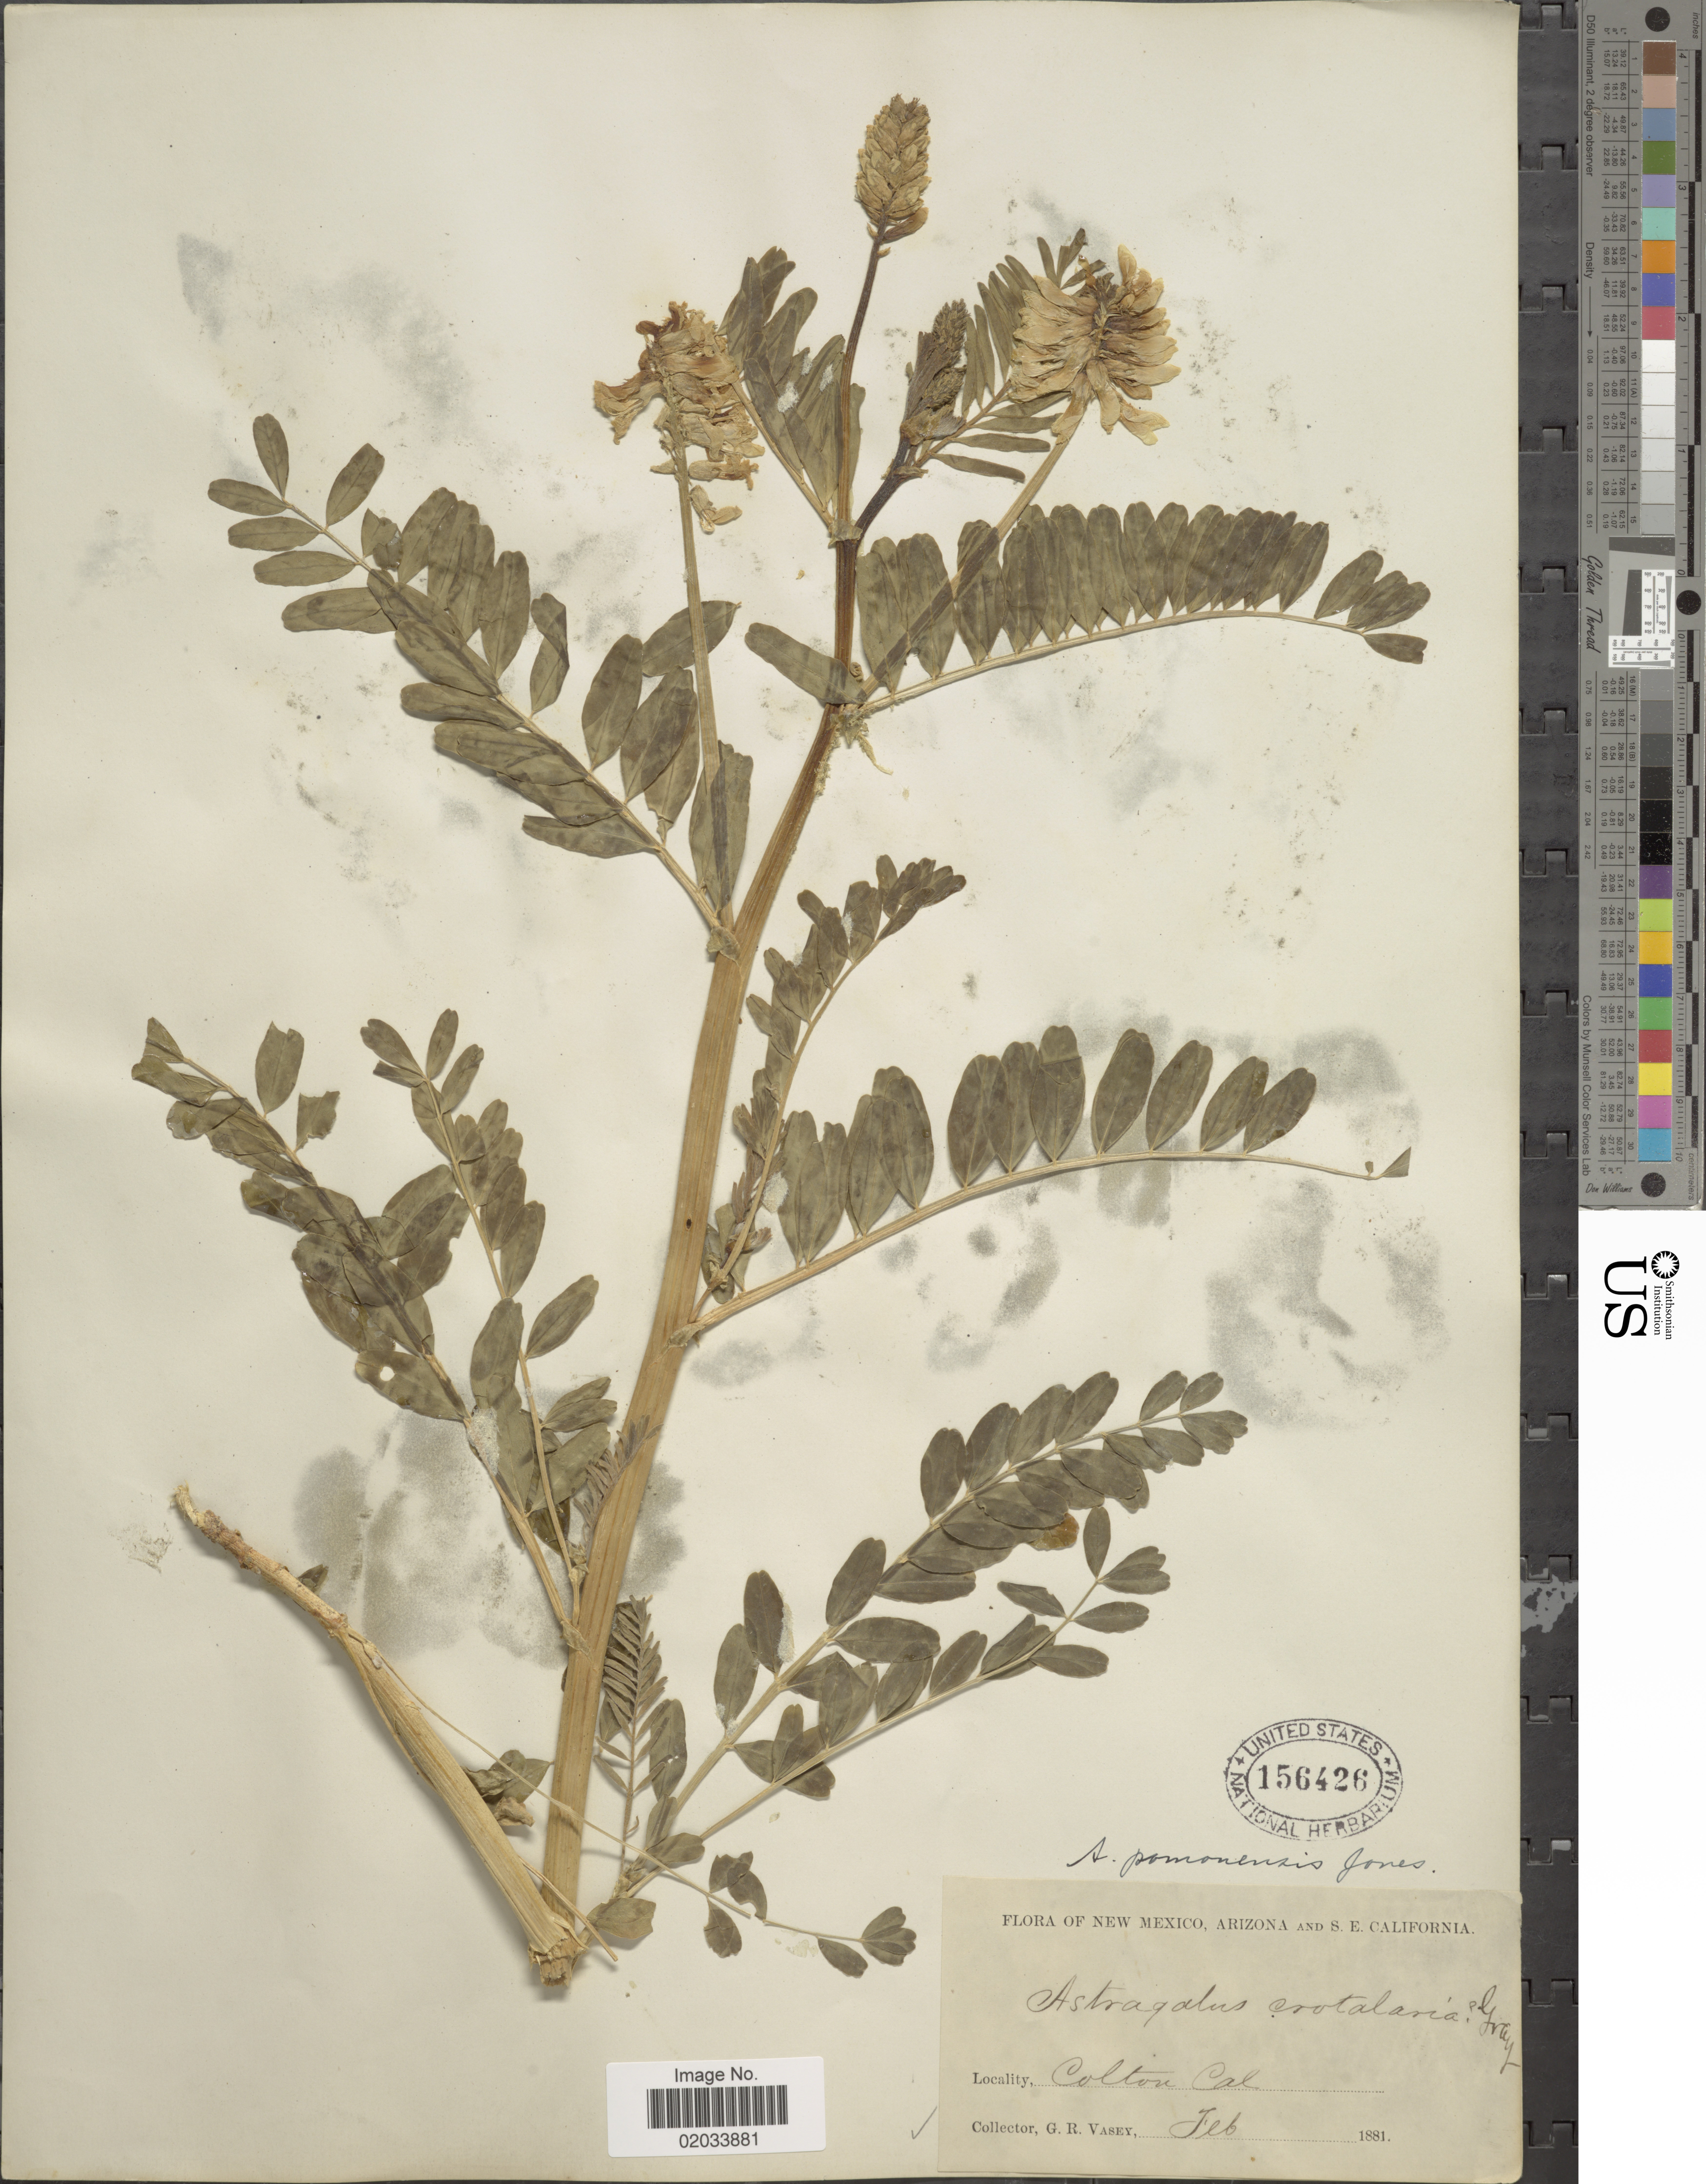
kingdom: Plantae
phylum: Tracheophyta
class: Magnoliopsida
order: Fabales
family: Fabaceae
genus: Astragalus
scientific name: Astragalus pomonensis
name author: M.E. Jones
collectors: G. R. Vasey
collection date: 1881-02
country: United States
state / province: California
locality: Colton Cal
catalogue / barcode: US 156426